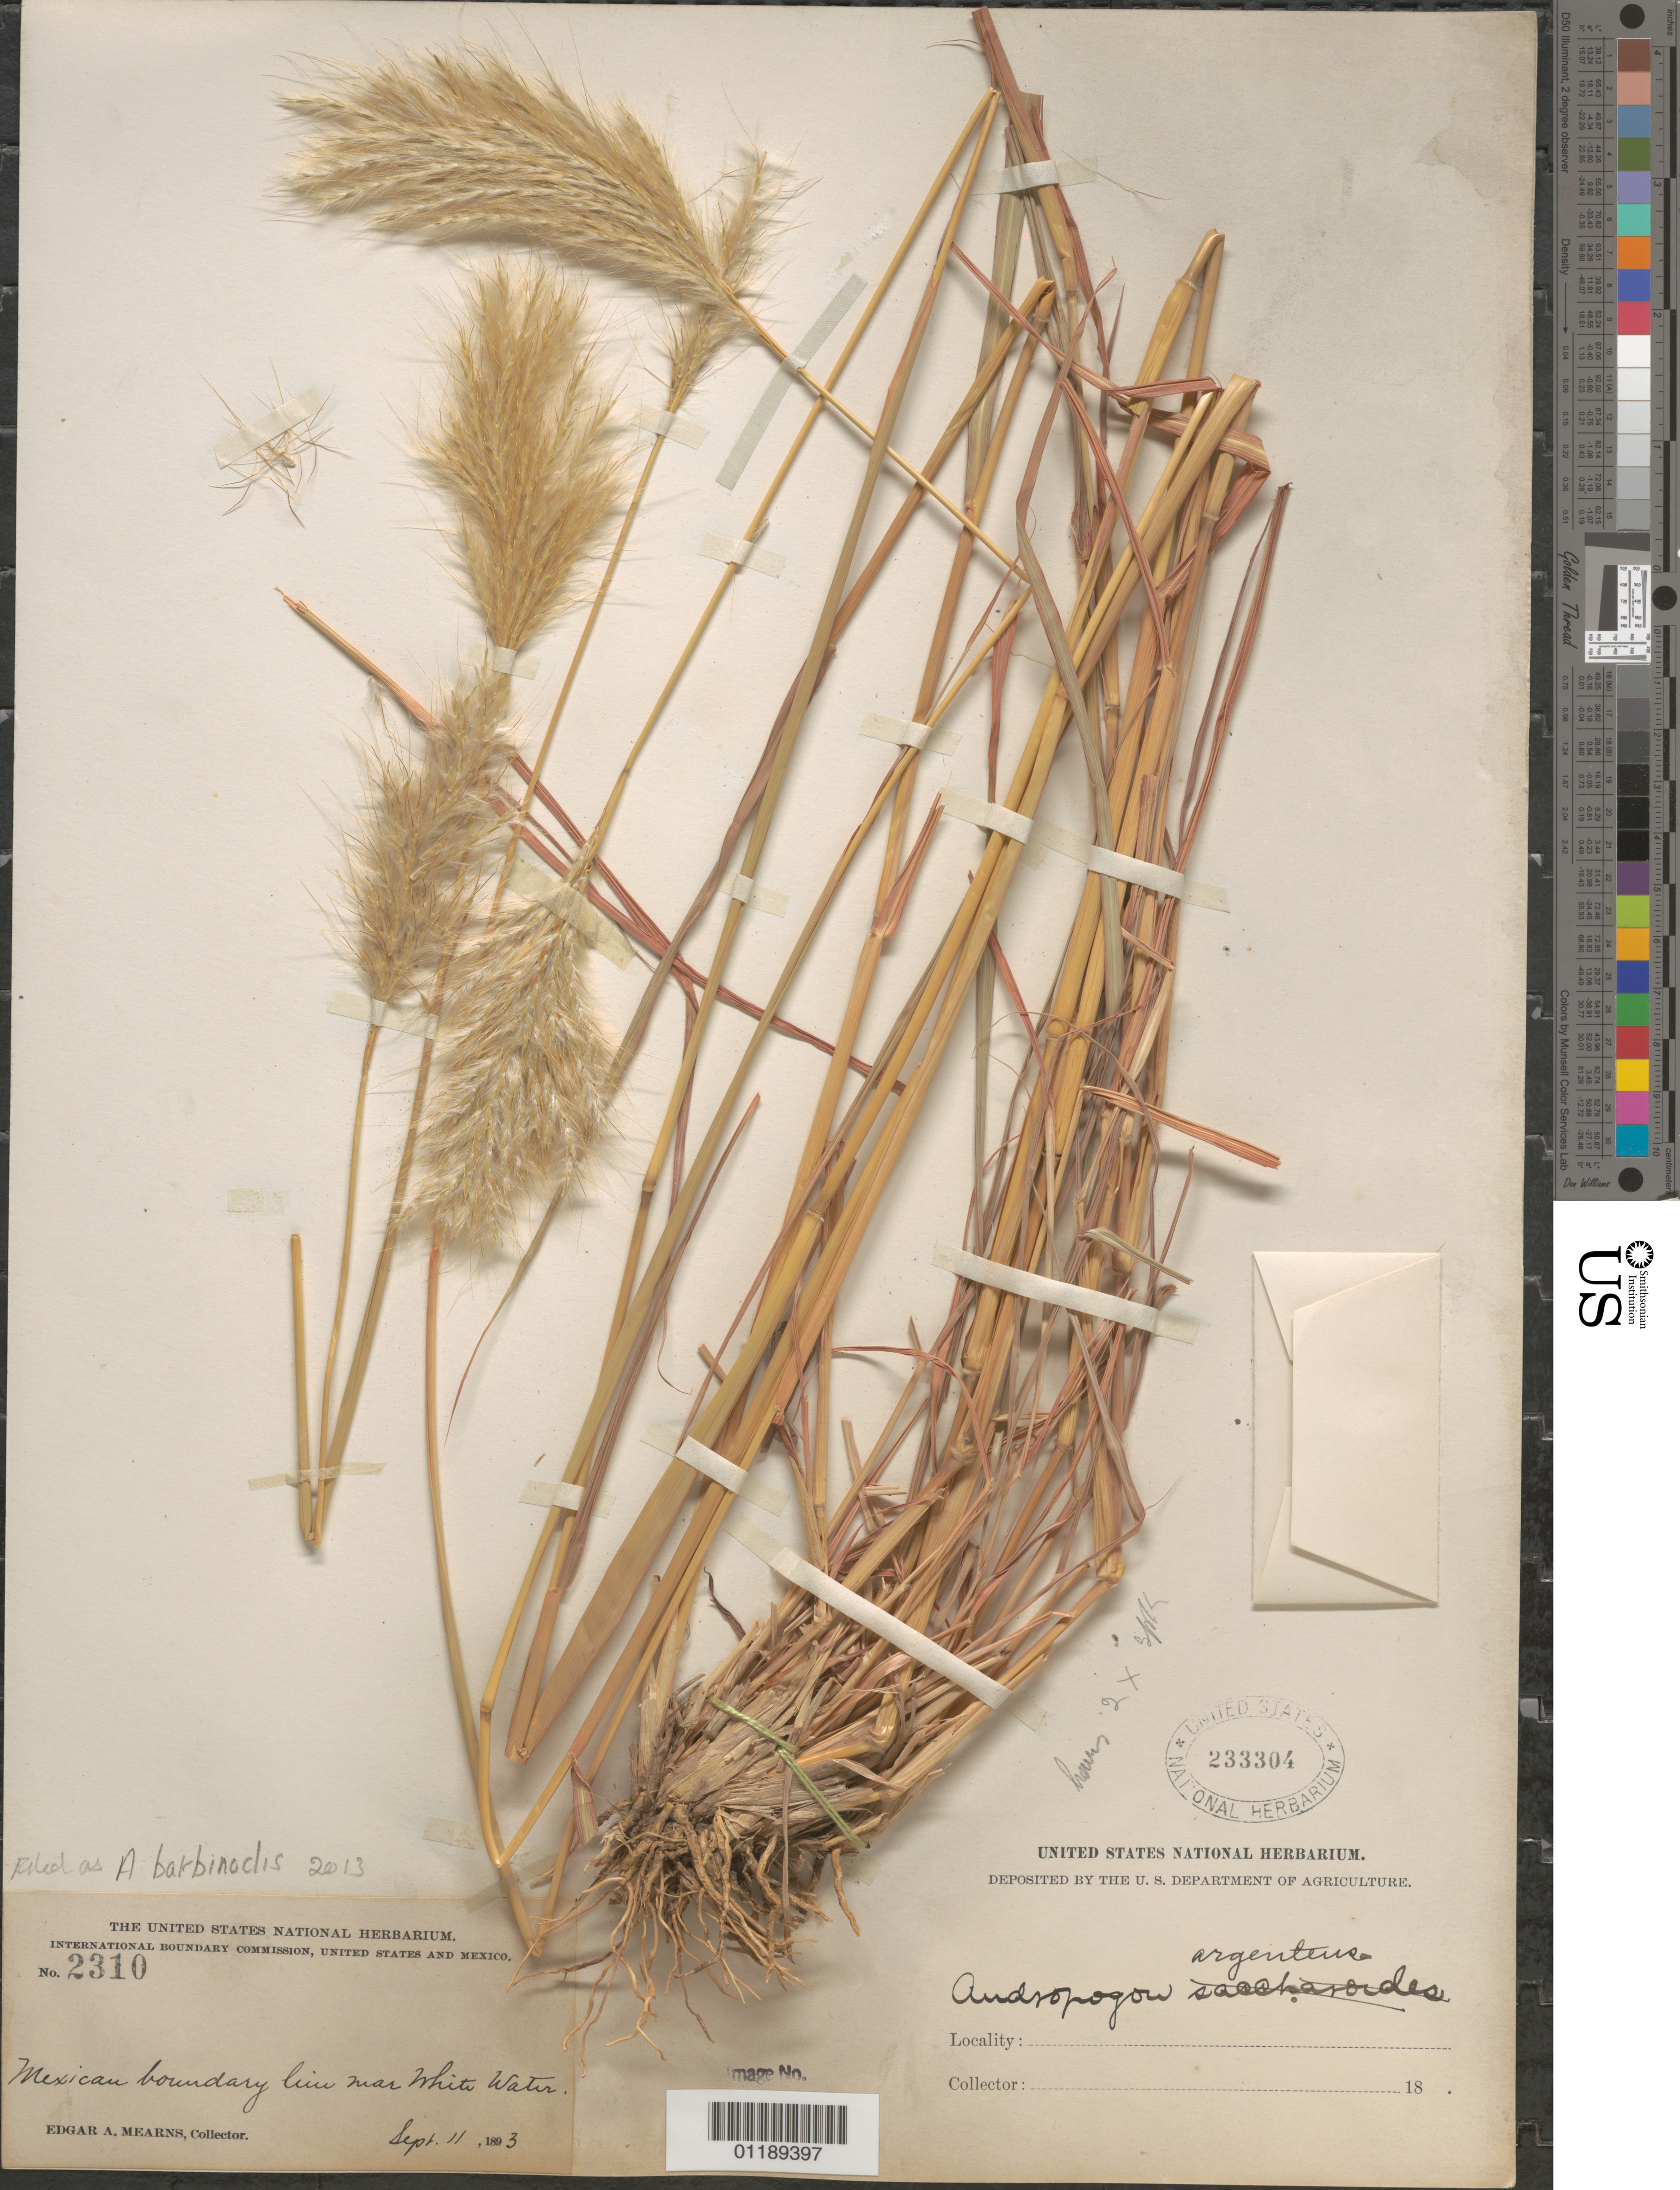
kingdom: Plantae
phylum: Tracheophyta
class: Liliopsida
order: Poales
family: Poaceae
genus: Andropogon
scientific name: Andropogon barbinodis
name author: Lag.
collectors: E. A. Mearns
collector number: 2310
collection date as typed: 11 Sep 1893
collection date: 1893-09-11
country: Mexico / United States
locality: Mexican boundary line near White Water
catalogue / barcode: US 233304